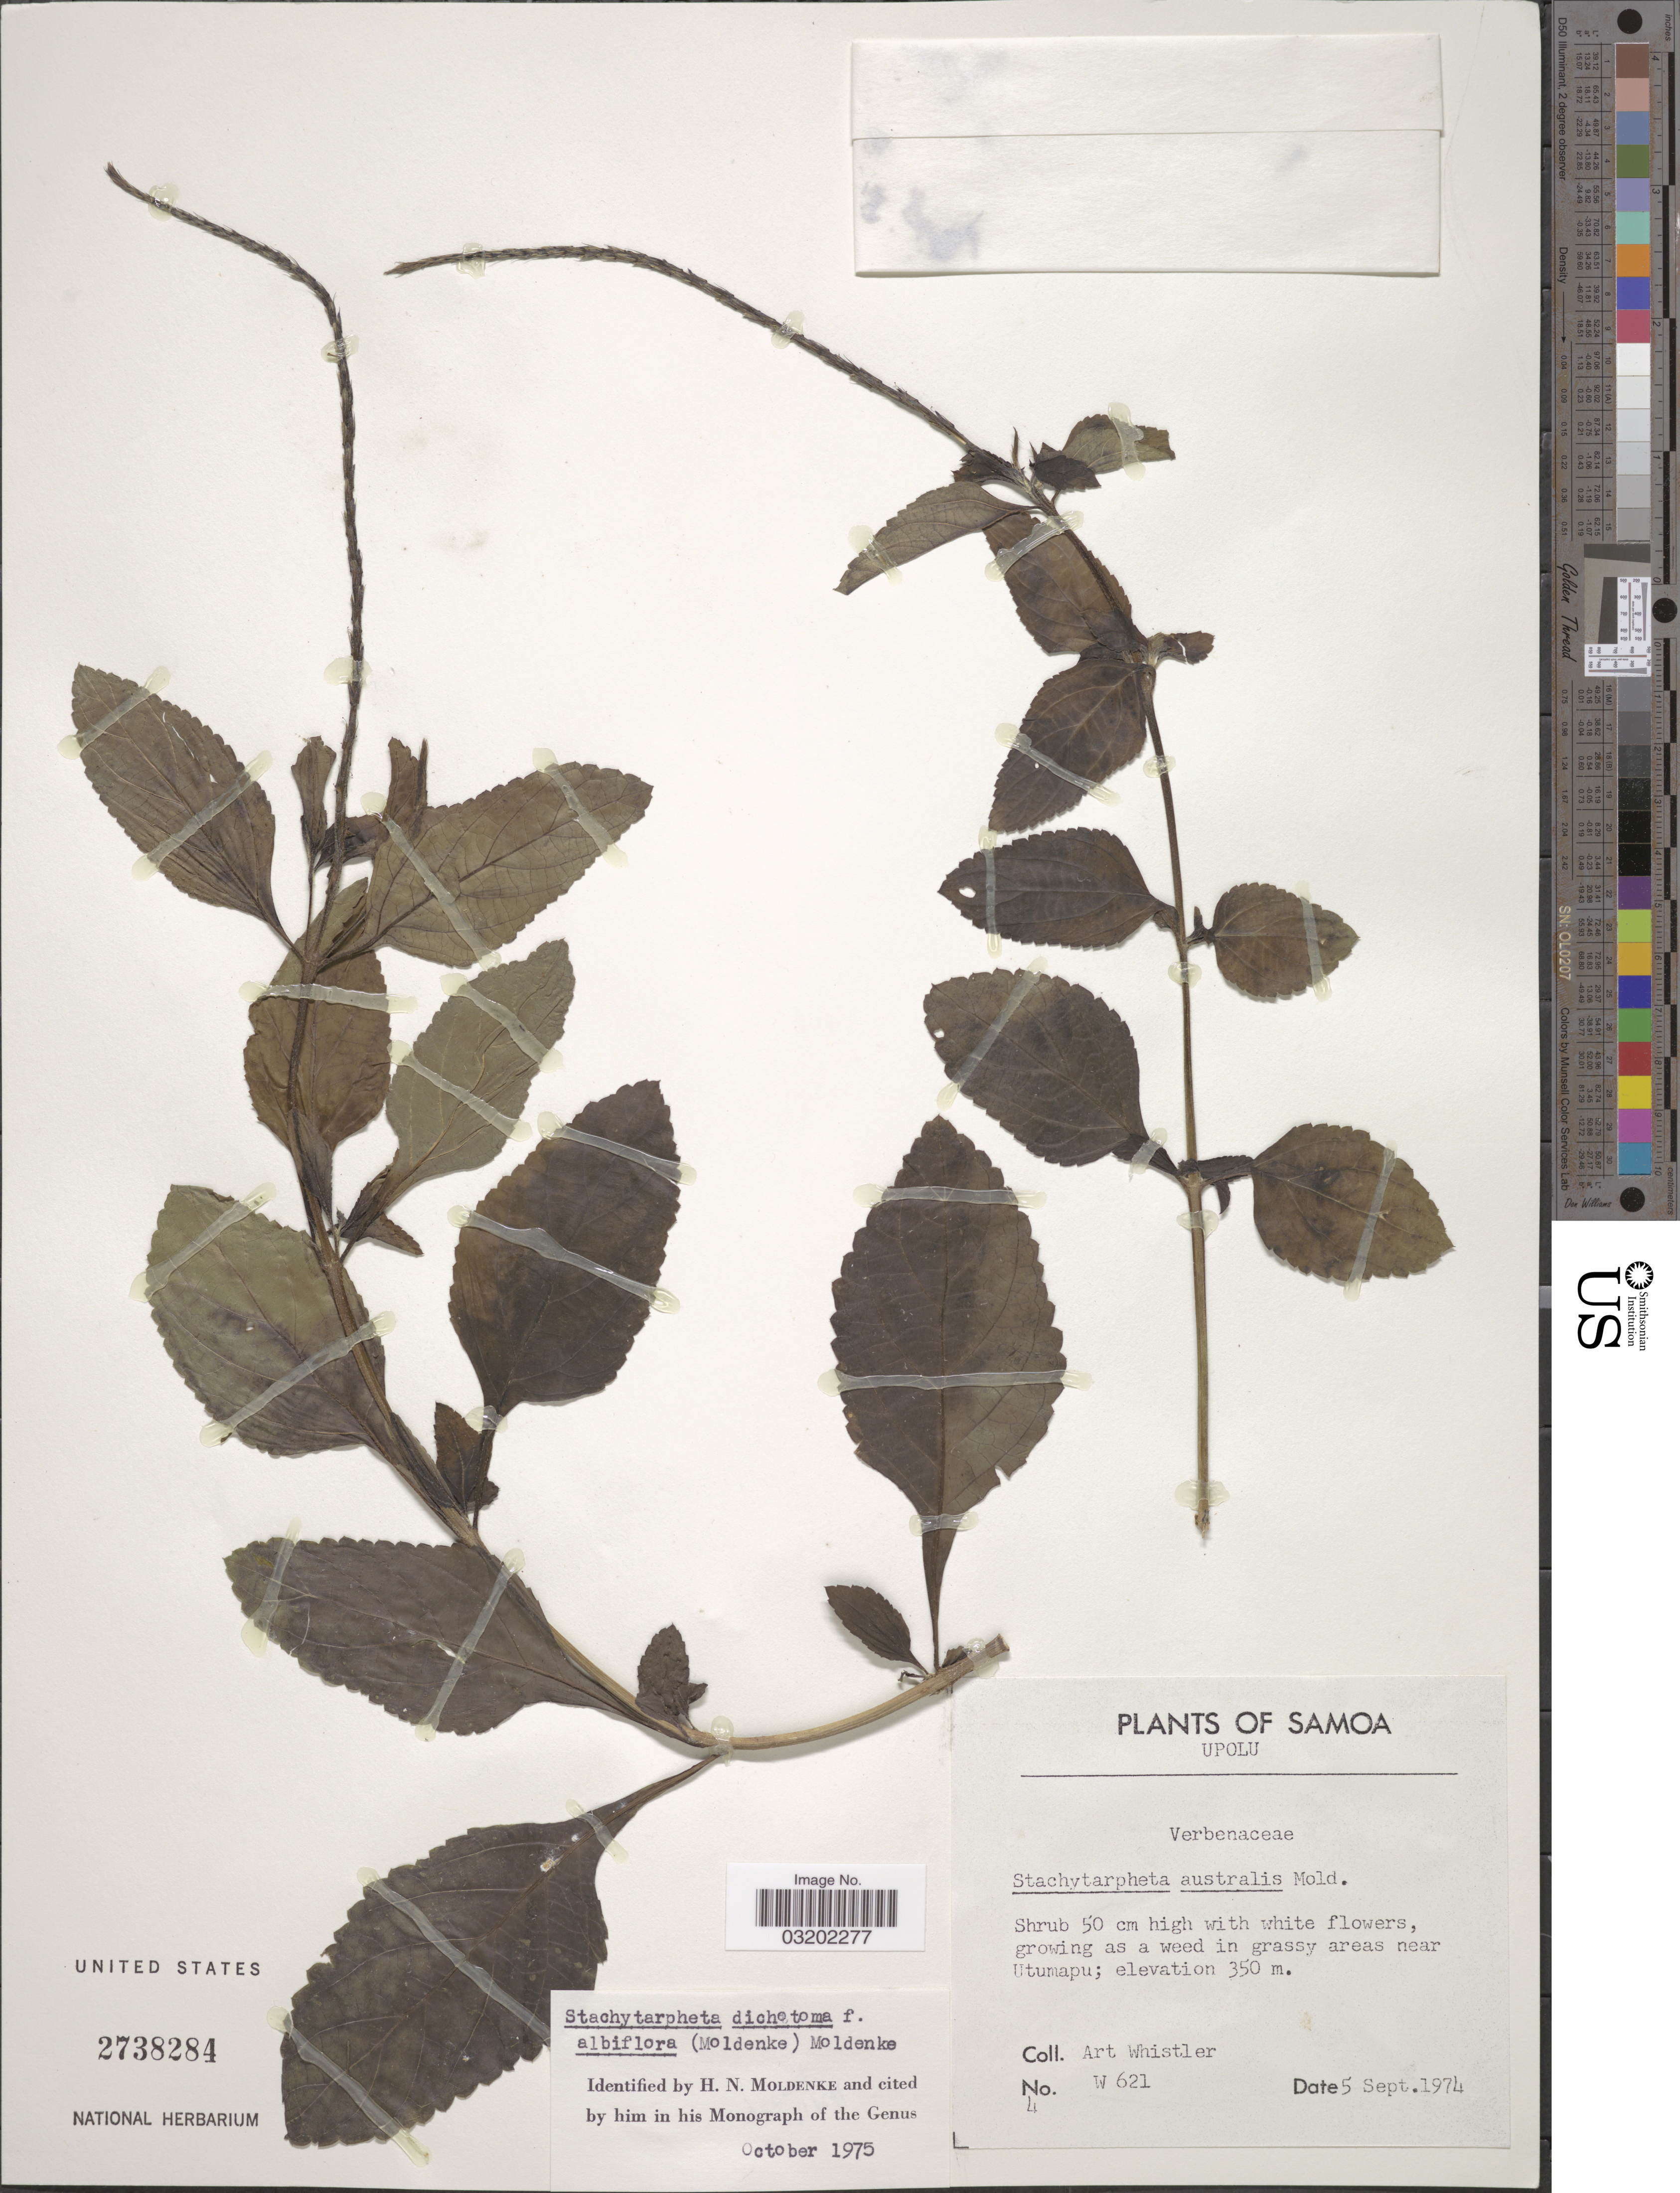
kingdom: Plantae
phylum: Tracheophyta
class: Magnoliopsida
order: Lamiales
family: Verbenaceae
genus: Stachytarpheta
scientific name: Stachytarpheta dichotoma f. albiflora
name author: (Moldenke) Moldenke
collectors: A. Whistler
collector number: W621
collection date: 1974-09-05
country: Samoa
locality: Samoa. Upolu. Growing as a weed in grassy areas near Utumapu.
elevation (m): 350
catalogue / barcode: US 2738284